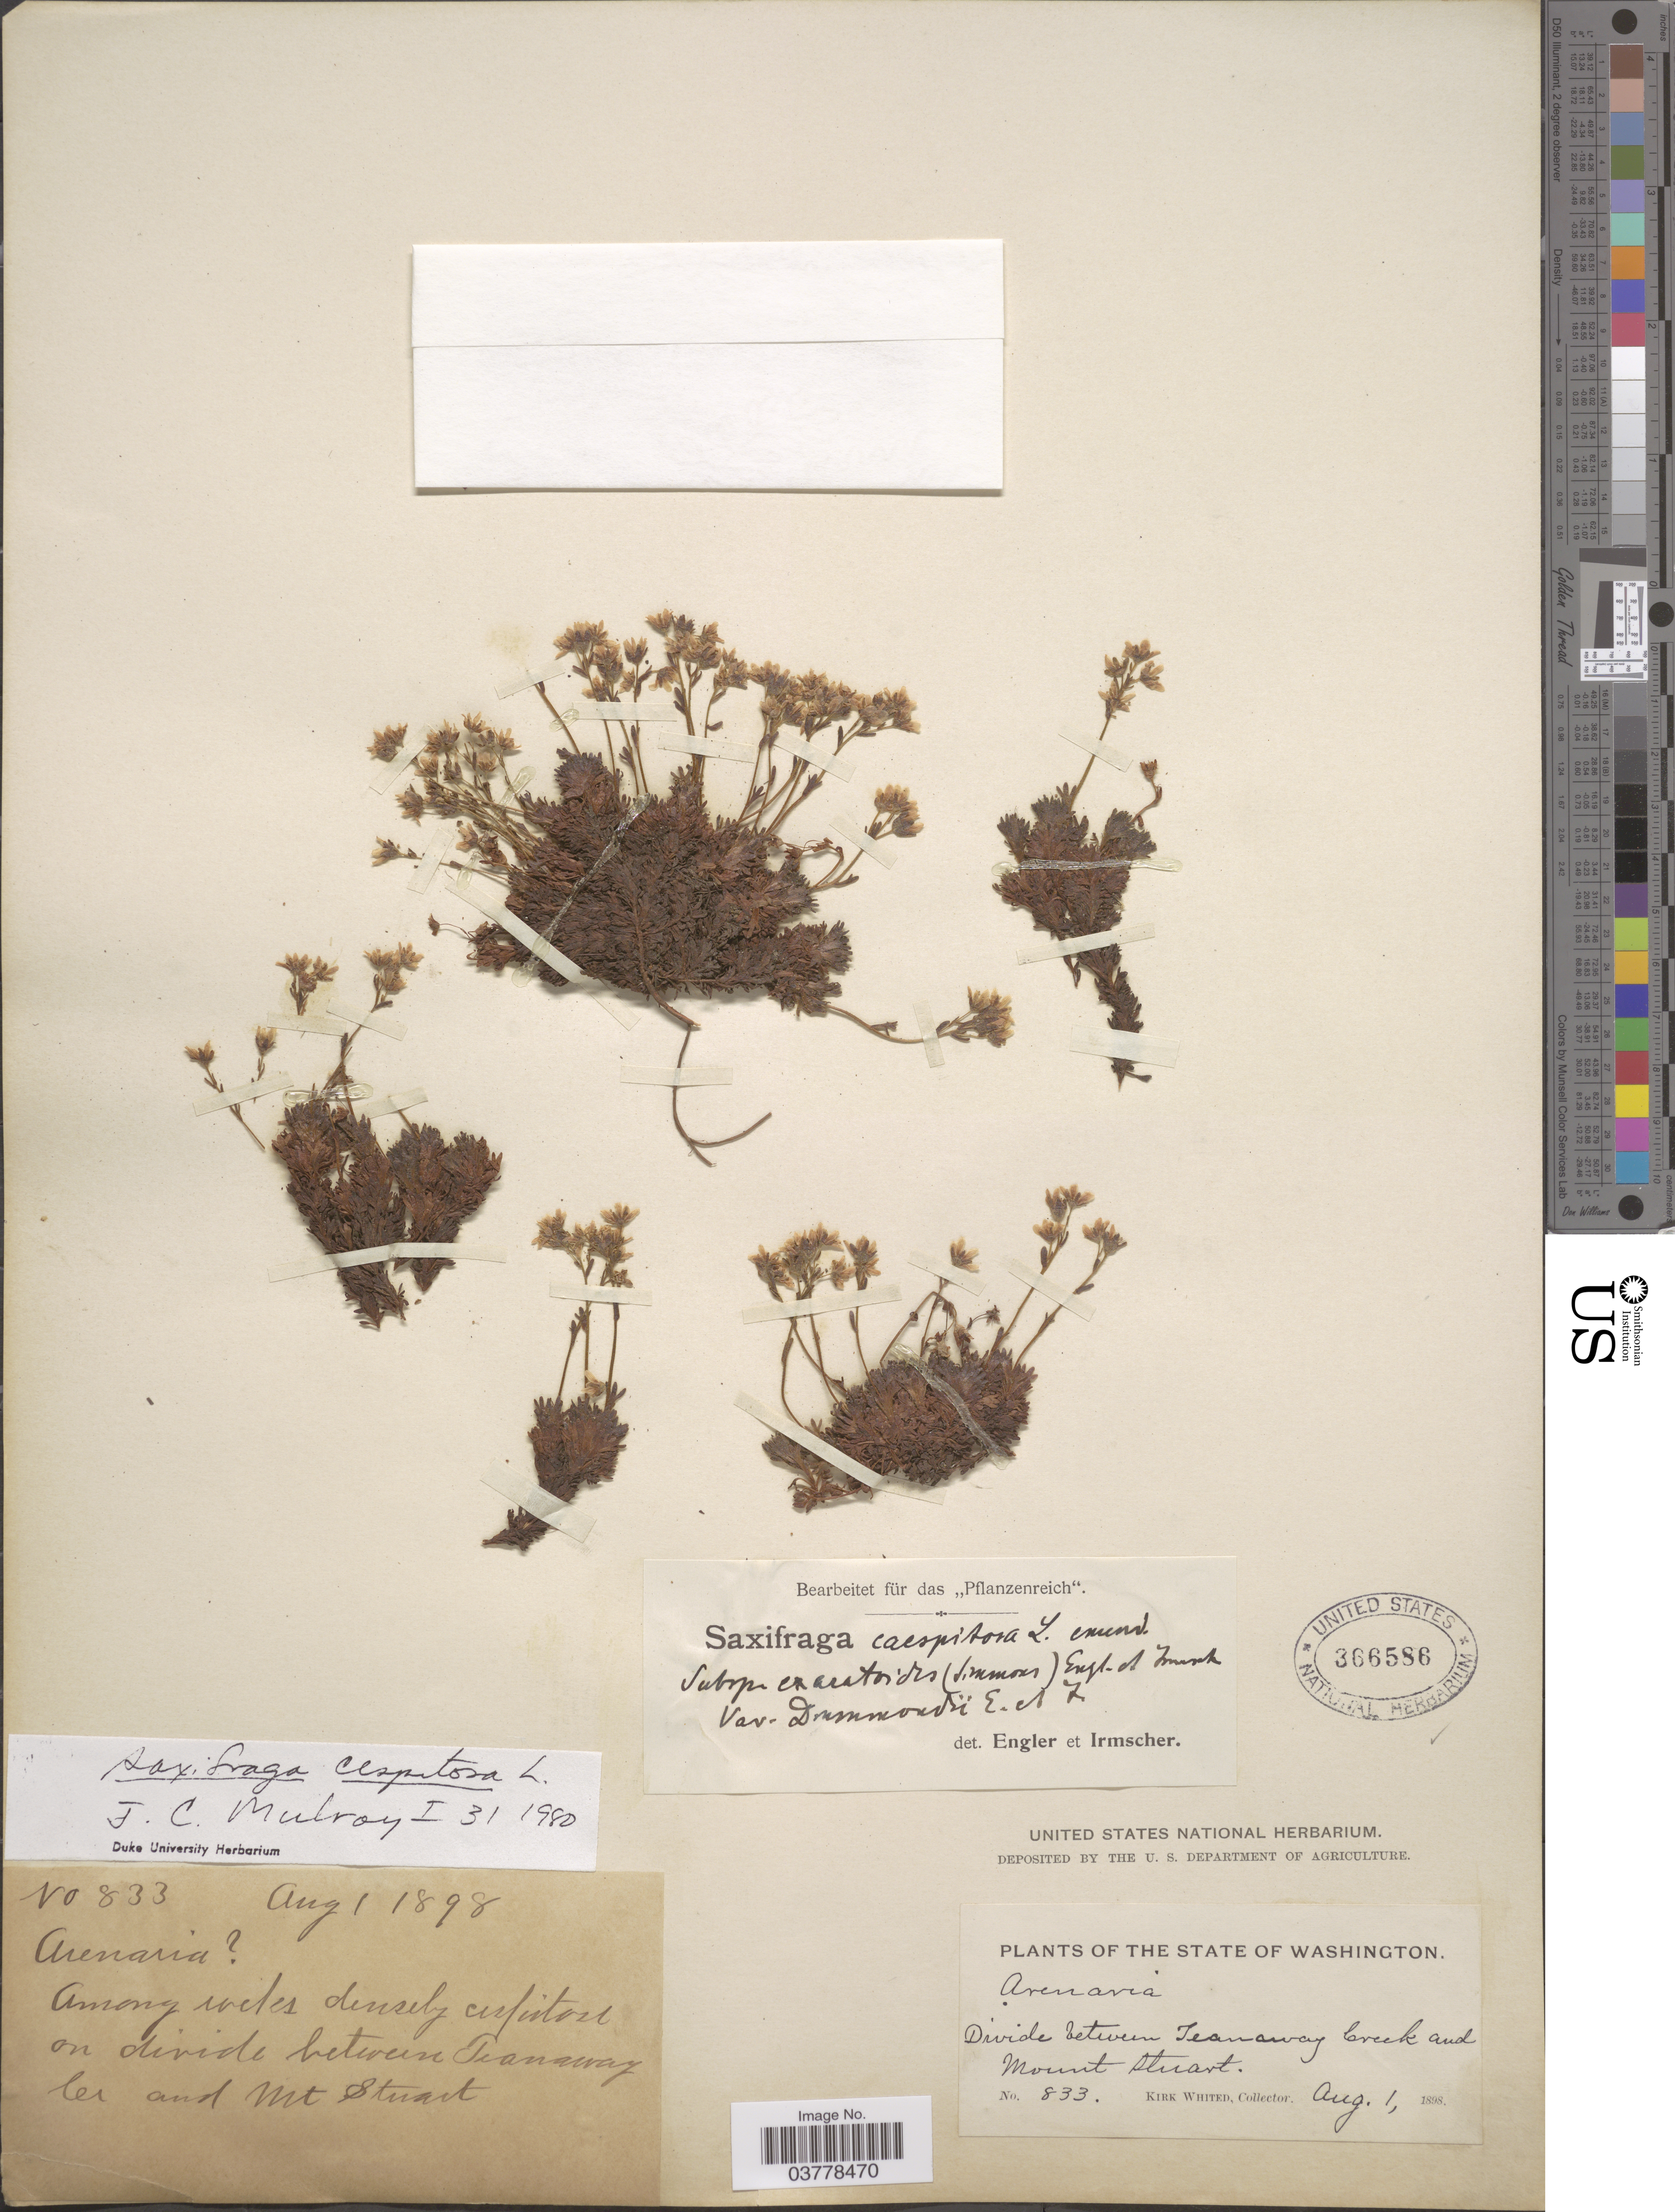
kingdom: Plantae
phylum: Tracheophyta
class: Magnoliopsida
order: Saxifragales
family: Saxifragaceae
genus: Saxifraga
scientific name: Saxifraga caespitosa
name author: L.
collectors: K. Whited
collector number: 833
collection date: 1898-08-01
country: United States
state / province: Washington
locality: Divide between Teanaway Creek and Mount Stuart.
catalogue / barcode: US 366586